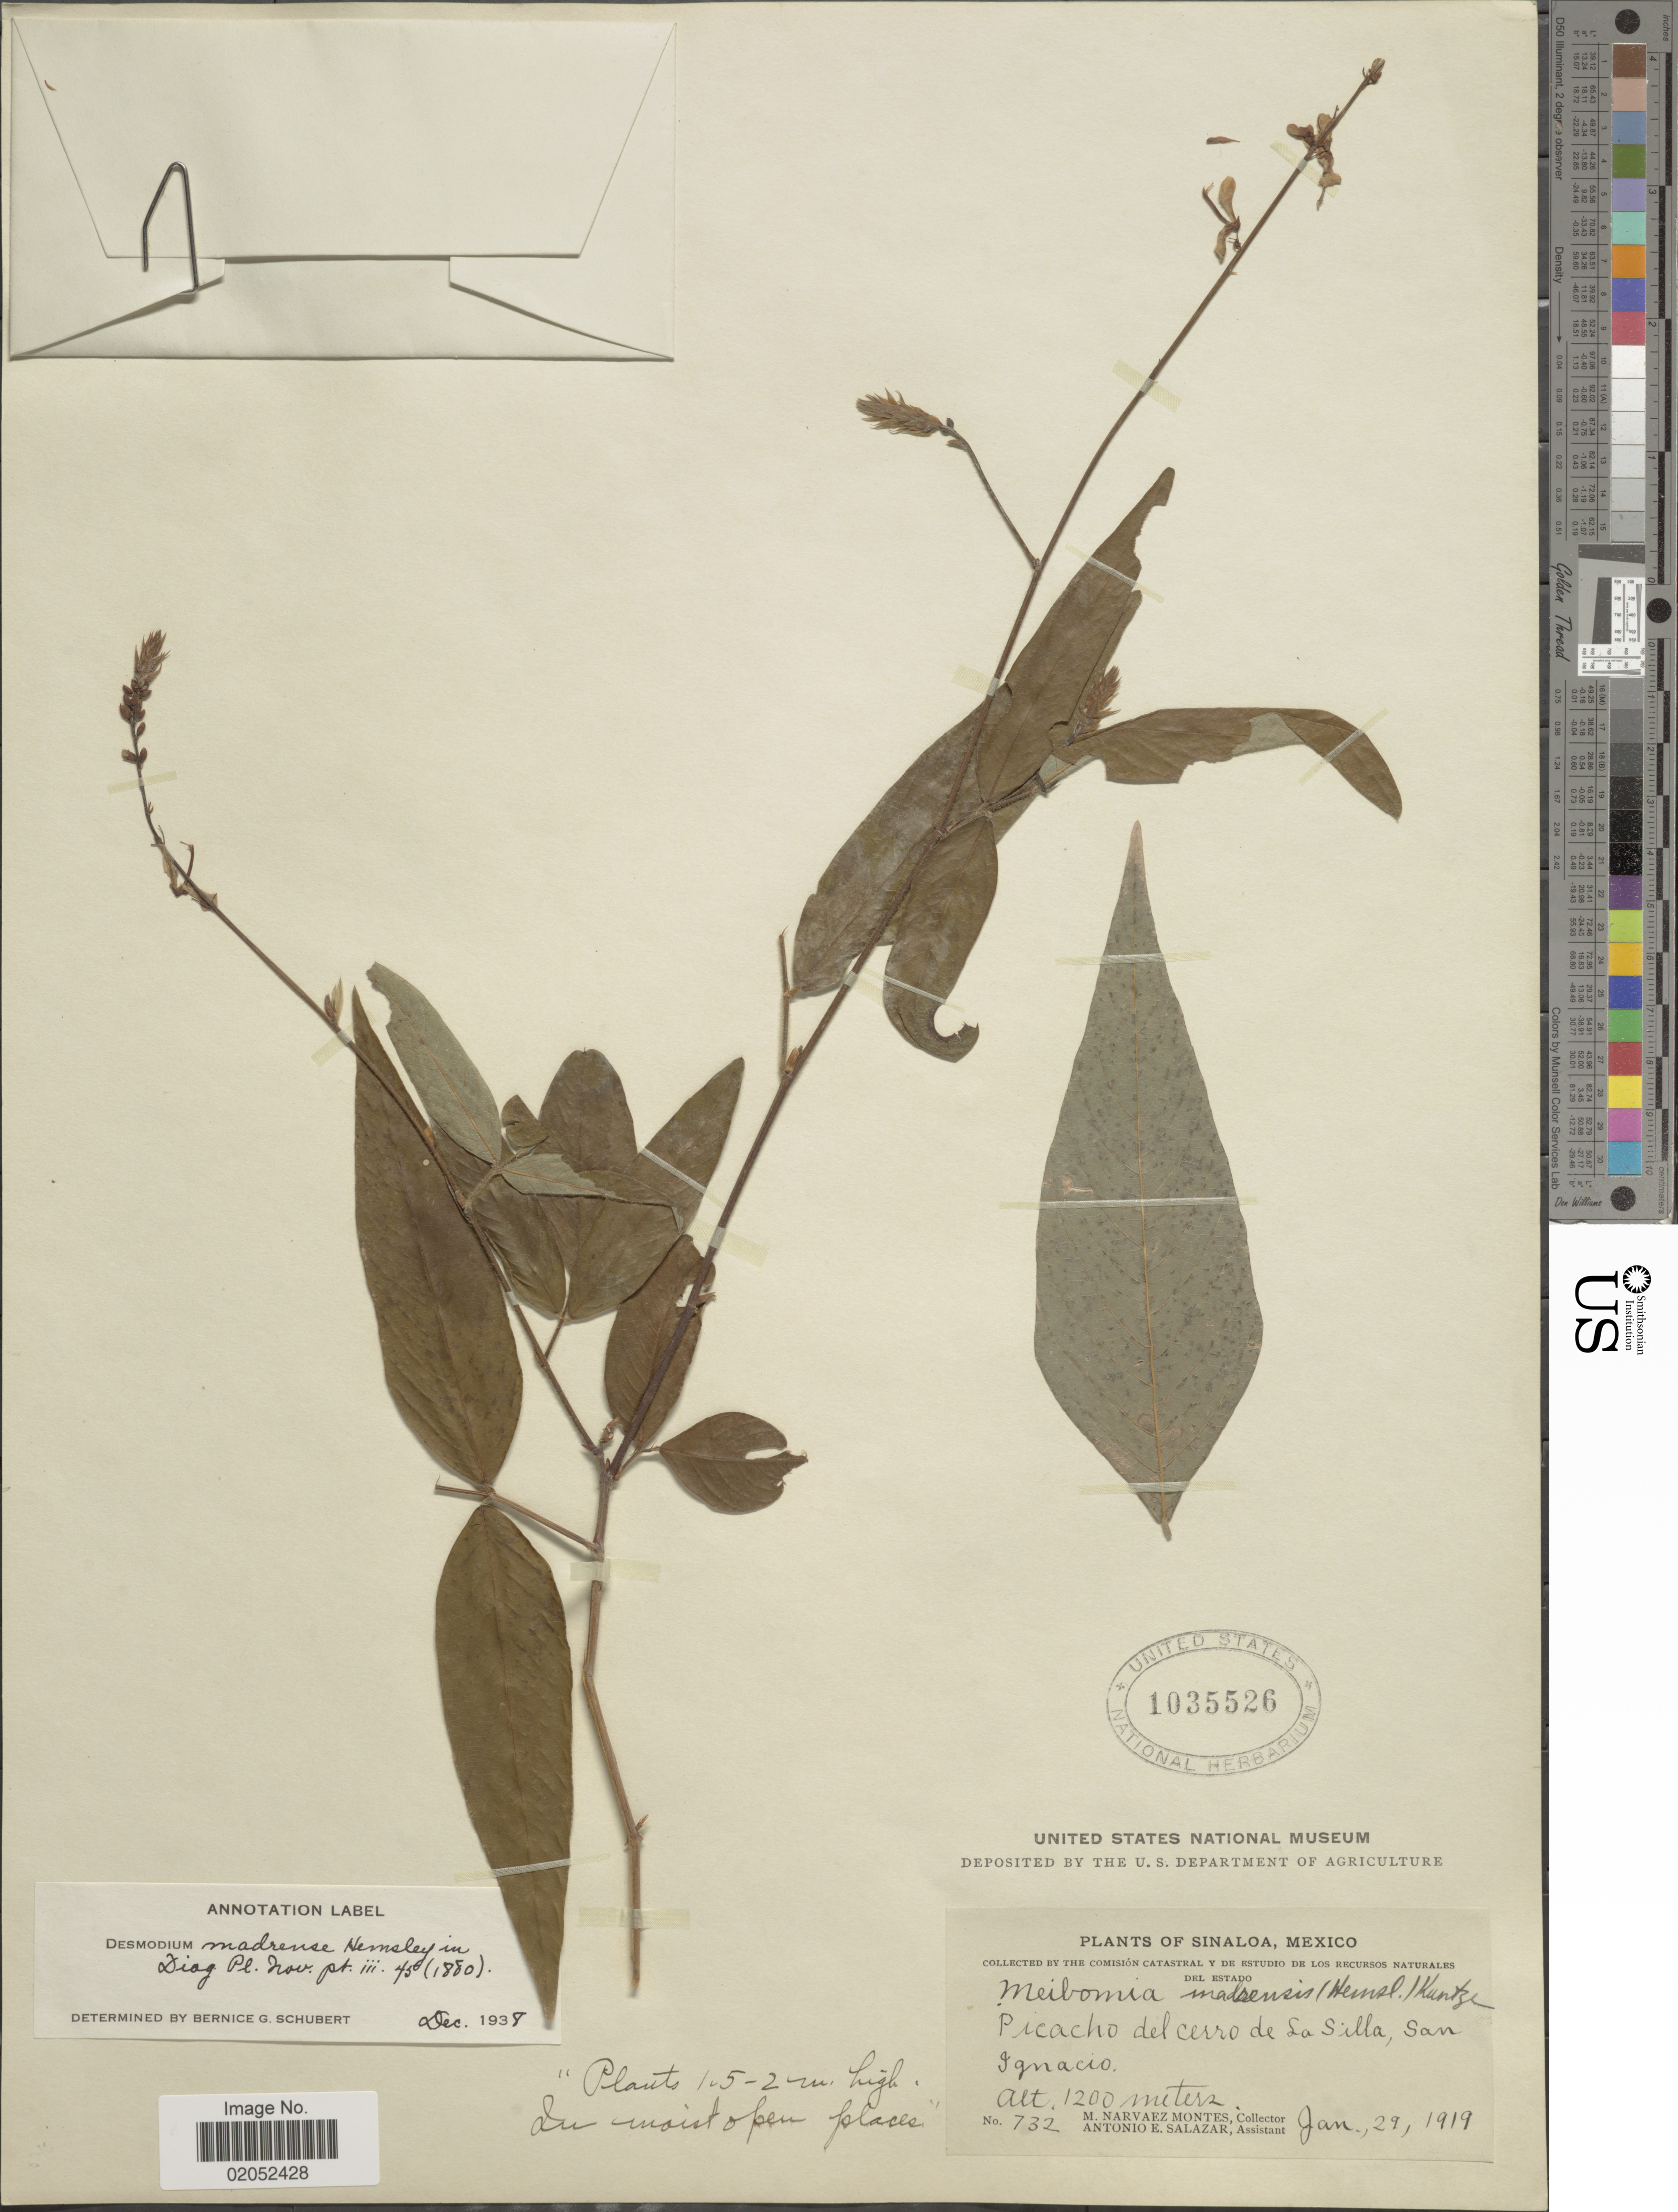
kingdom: Plantae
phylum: Tracheophyta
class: Magnoliopsida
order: Fabales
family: Fabaceae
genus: Desmodium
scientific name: Desmodium madrense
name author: Micheli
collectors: M. Narvaez-Montes & A. E. Salazar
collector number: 732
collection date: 1919-01-29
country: Mexico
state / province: Sinaloa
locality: Sinaloa, Mexico. Picacho del cerro de La Silla, San Ignacio.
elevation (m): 1200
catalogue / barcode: US 1035526